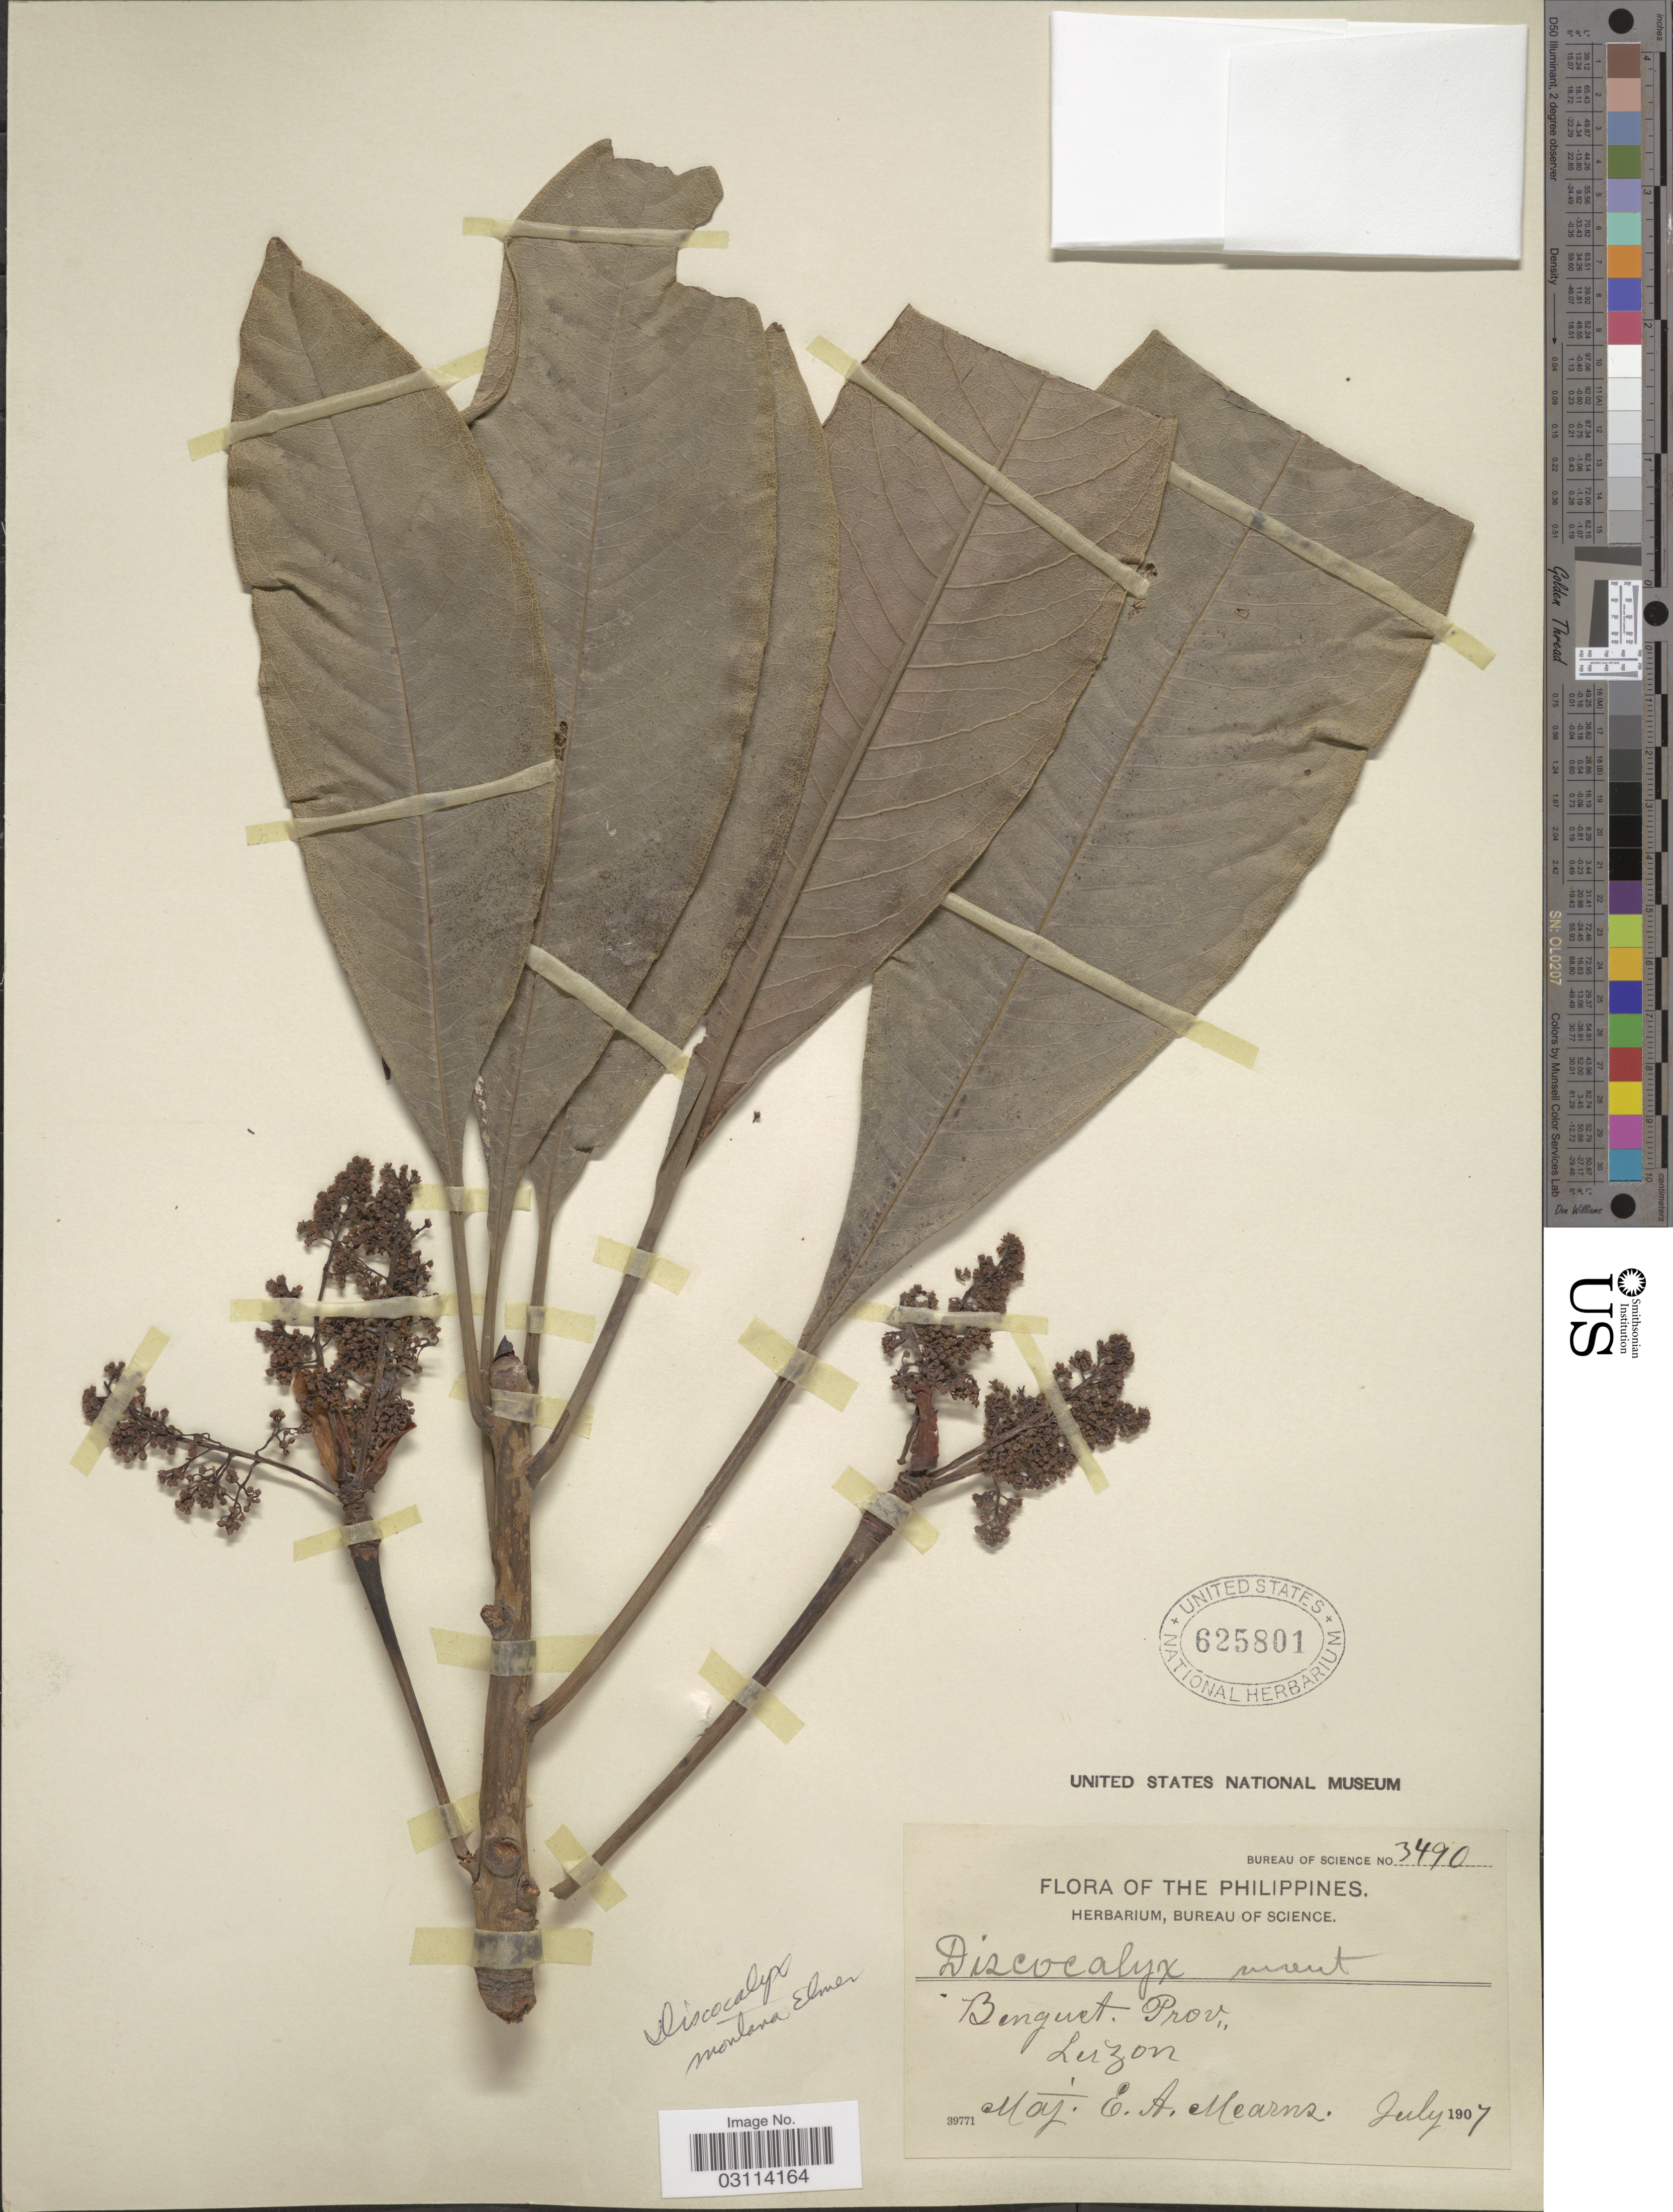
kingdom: Plantae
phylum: Tracheophyta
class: Magnoliopsida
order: Ericales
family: Primulaceae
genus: Discocalyx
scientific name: Discocalyx montana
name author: Elmer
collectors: E. A. Mearns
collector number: Bureau of Science 3490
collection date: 1907-07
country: Philippines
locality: Benguet Prov., Luzon.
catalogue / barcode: US 625801